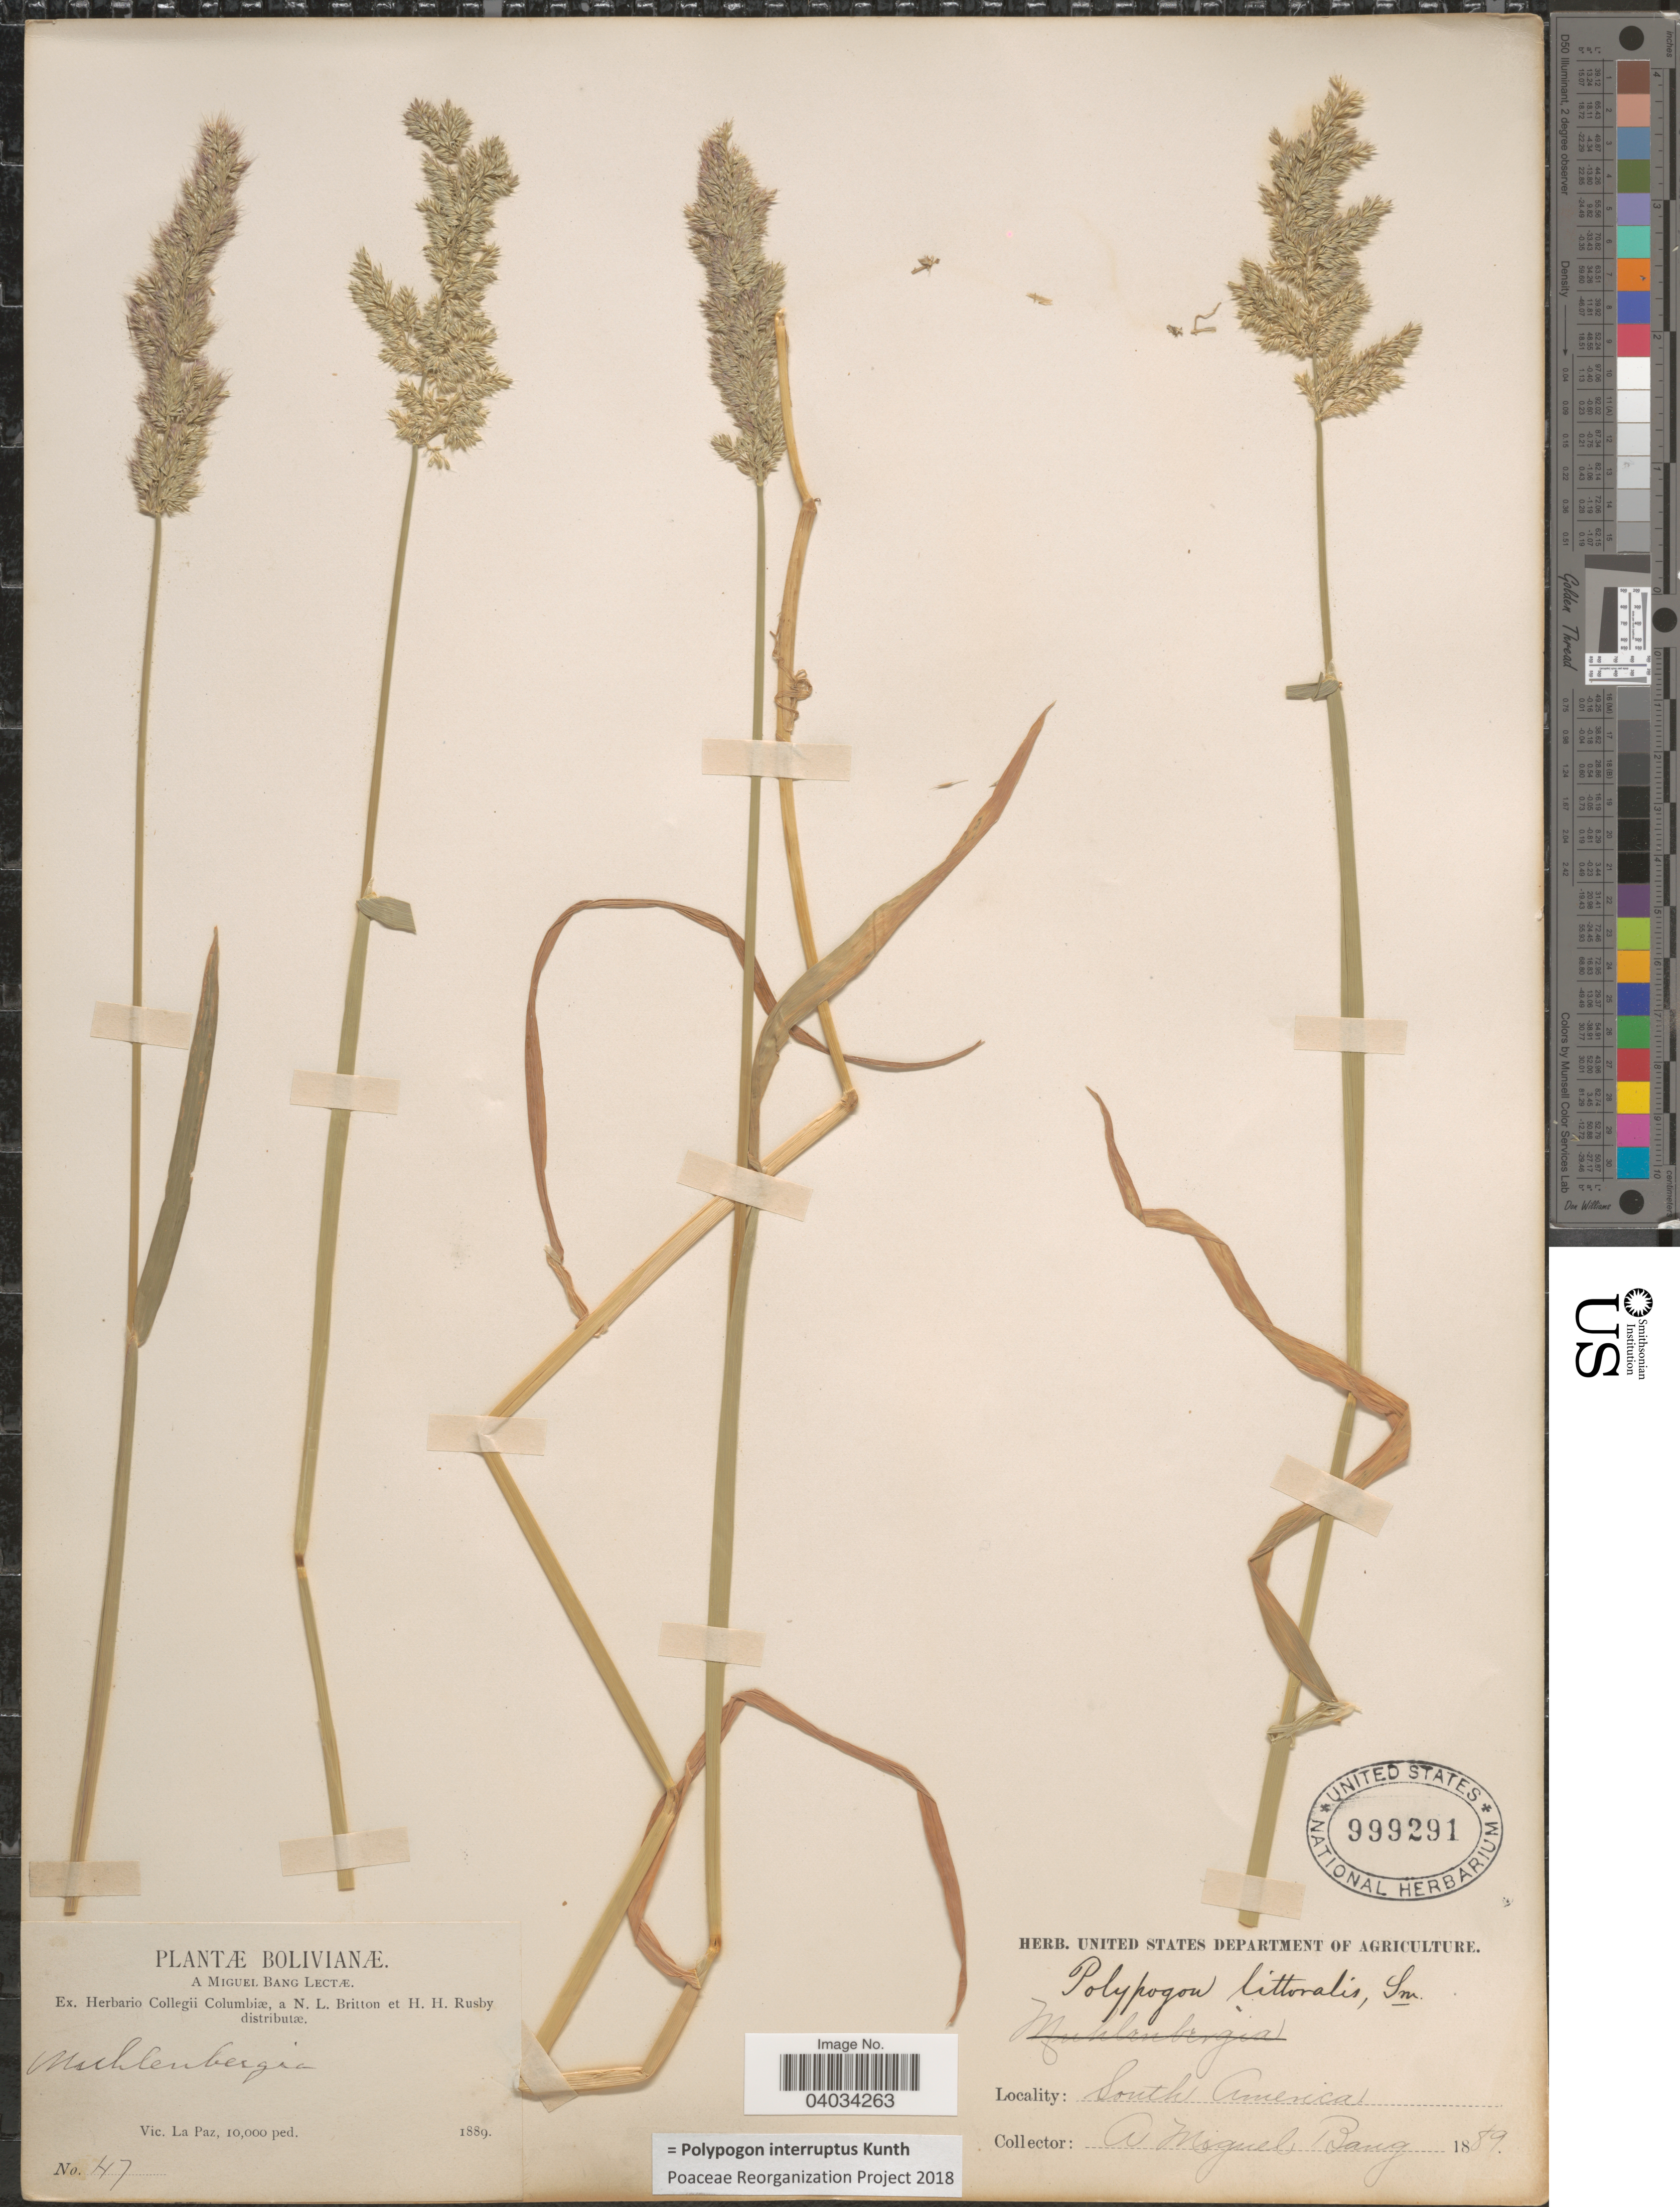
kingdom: Plantae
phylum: Tracheophyta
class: Liliopsida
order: Poales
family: Poaceae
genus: Polypogon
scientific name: Polypogon interruptus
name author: Kunth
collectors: M. Bang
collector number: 47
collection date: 1889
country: Bolivia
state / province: La Paz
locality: Vic. La Paz.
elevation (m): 3048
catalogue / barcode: US 999291